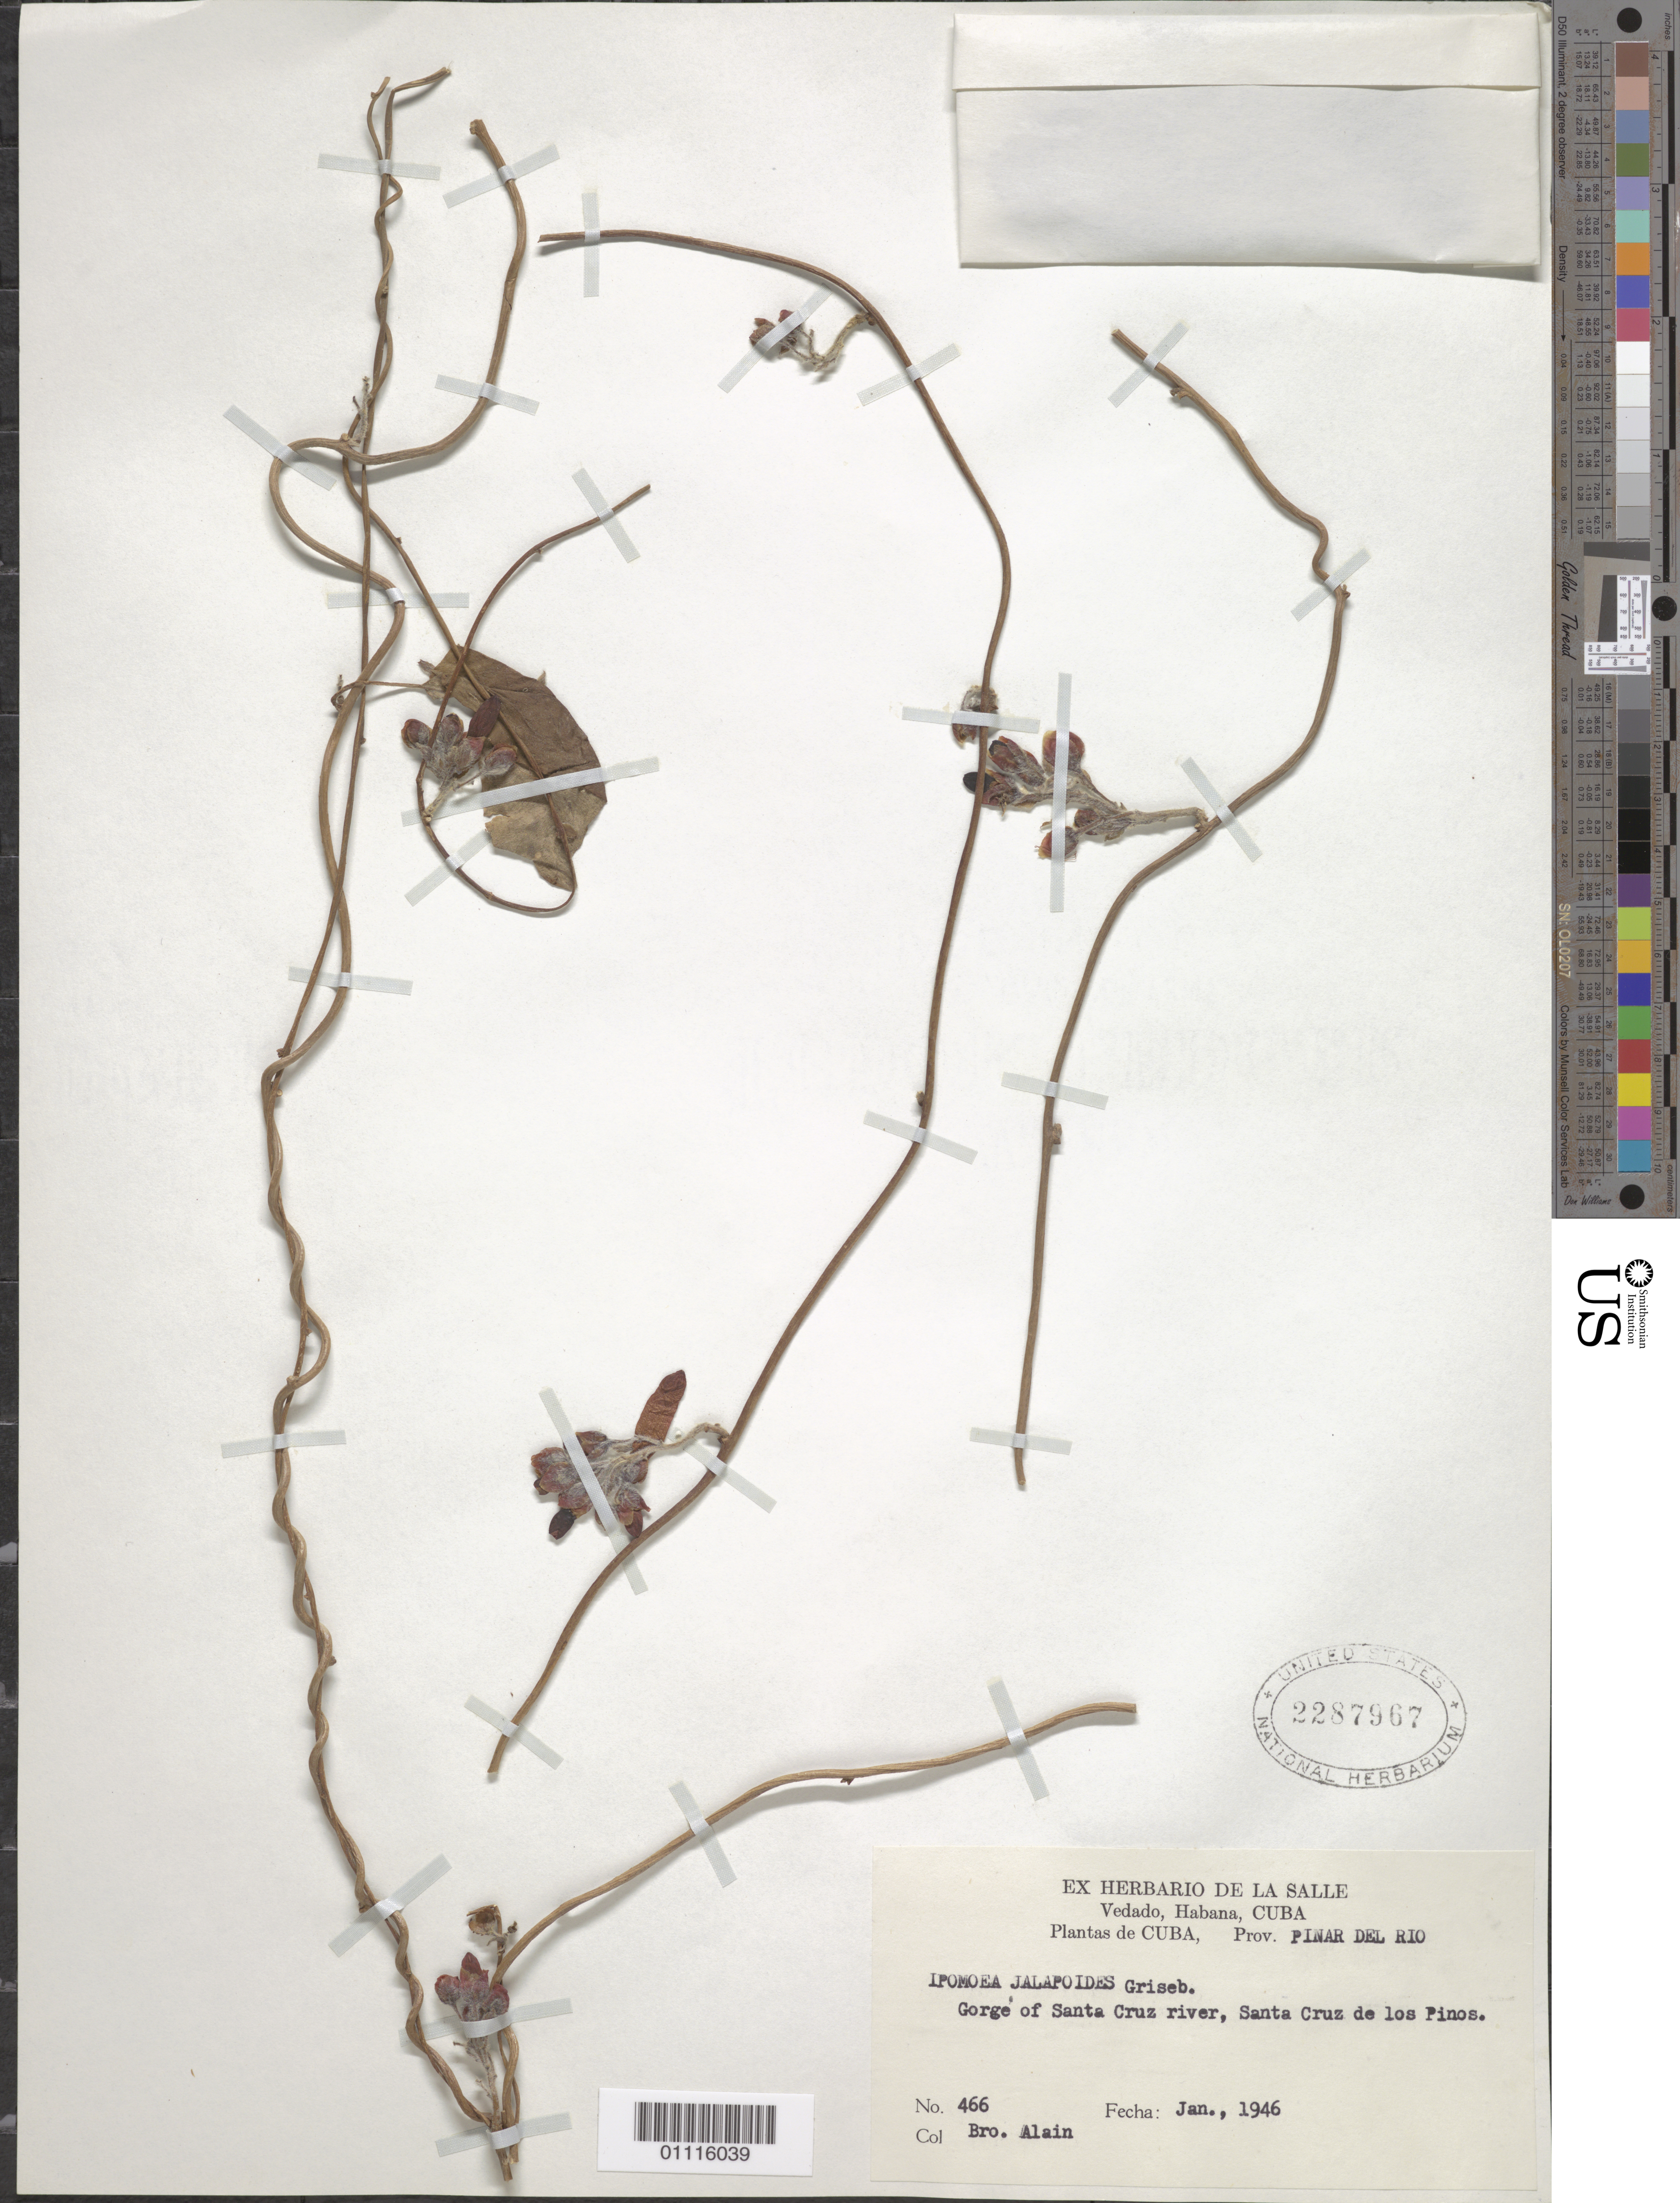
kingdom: Plantae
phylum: Tracheophyta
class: Magnoliopsida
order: Solanales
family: Convolvulaceae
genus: Ipomoea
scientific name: Ipomoea jalapoides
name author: Griseb.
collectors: A. H. Liogier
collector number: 466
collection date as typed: Jan 1946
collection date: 1946-01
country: Cuba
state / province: Pinar del Rio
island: Cuba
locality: Gorge of Santa Cruz river, Santa Cruz de los Pinos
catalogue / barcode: US 2287967